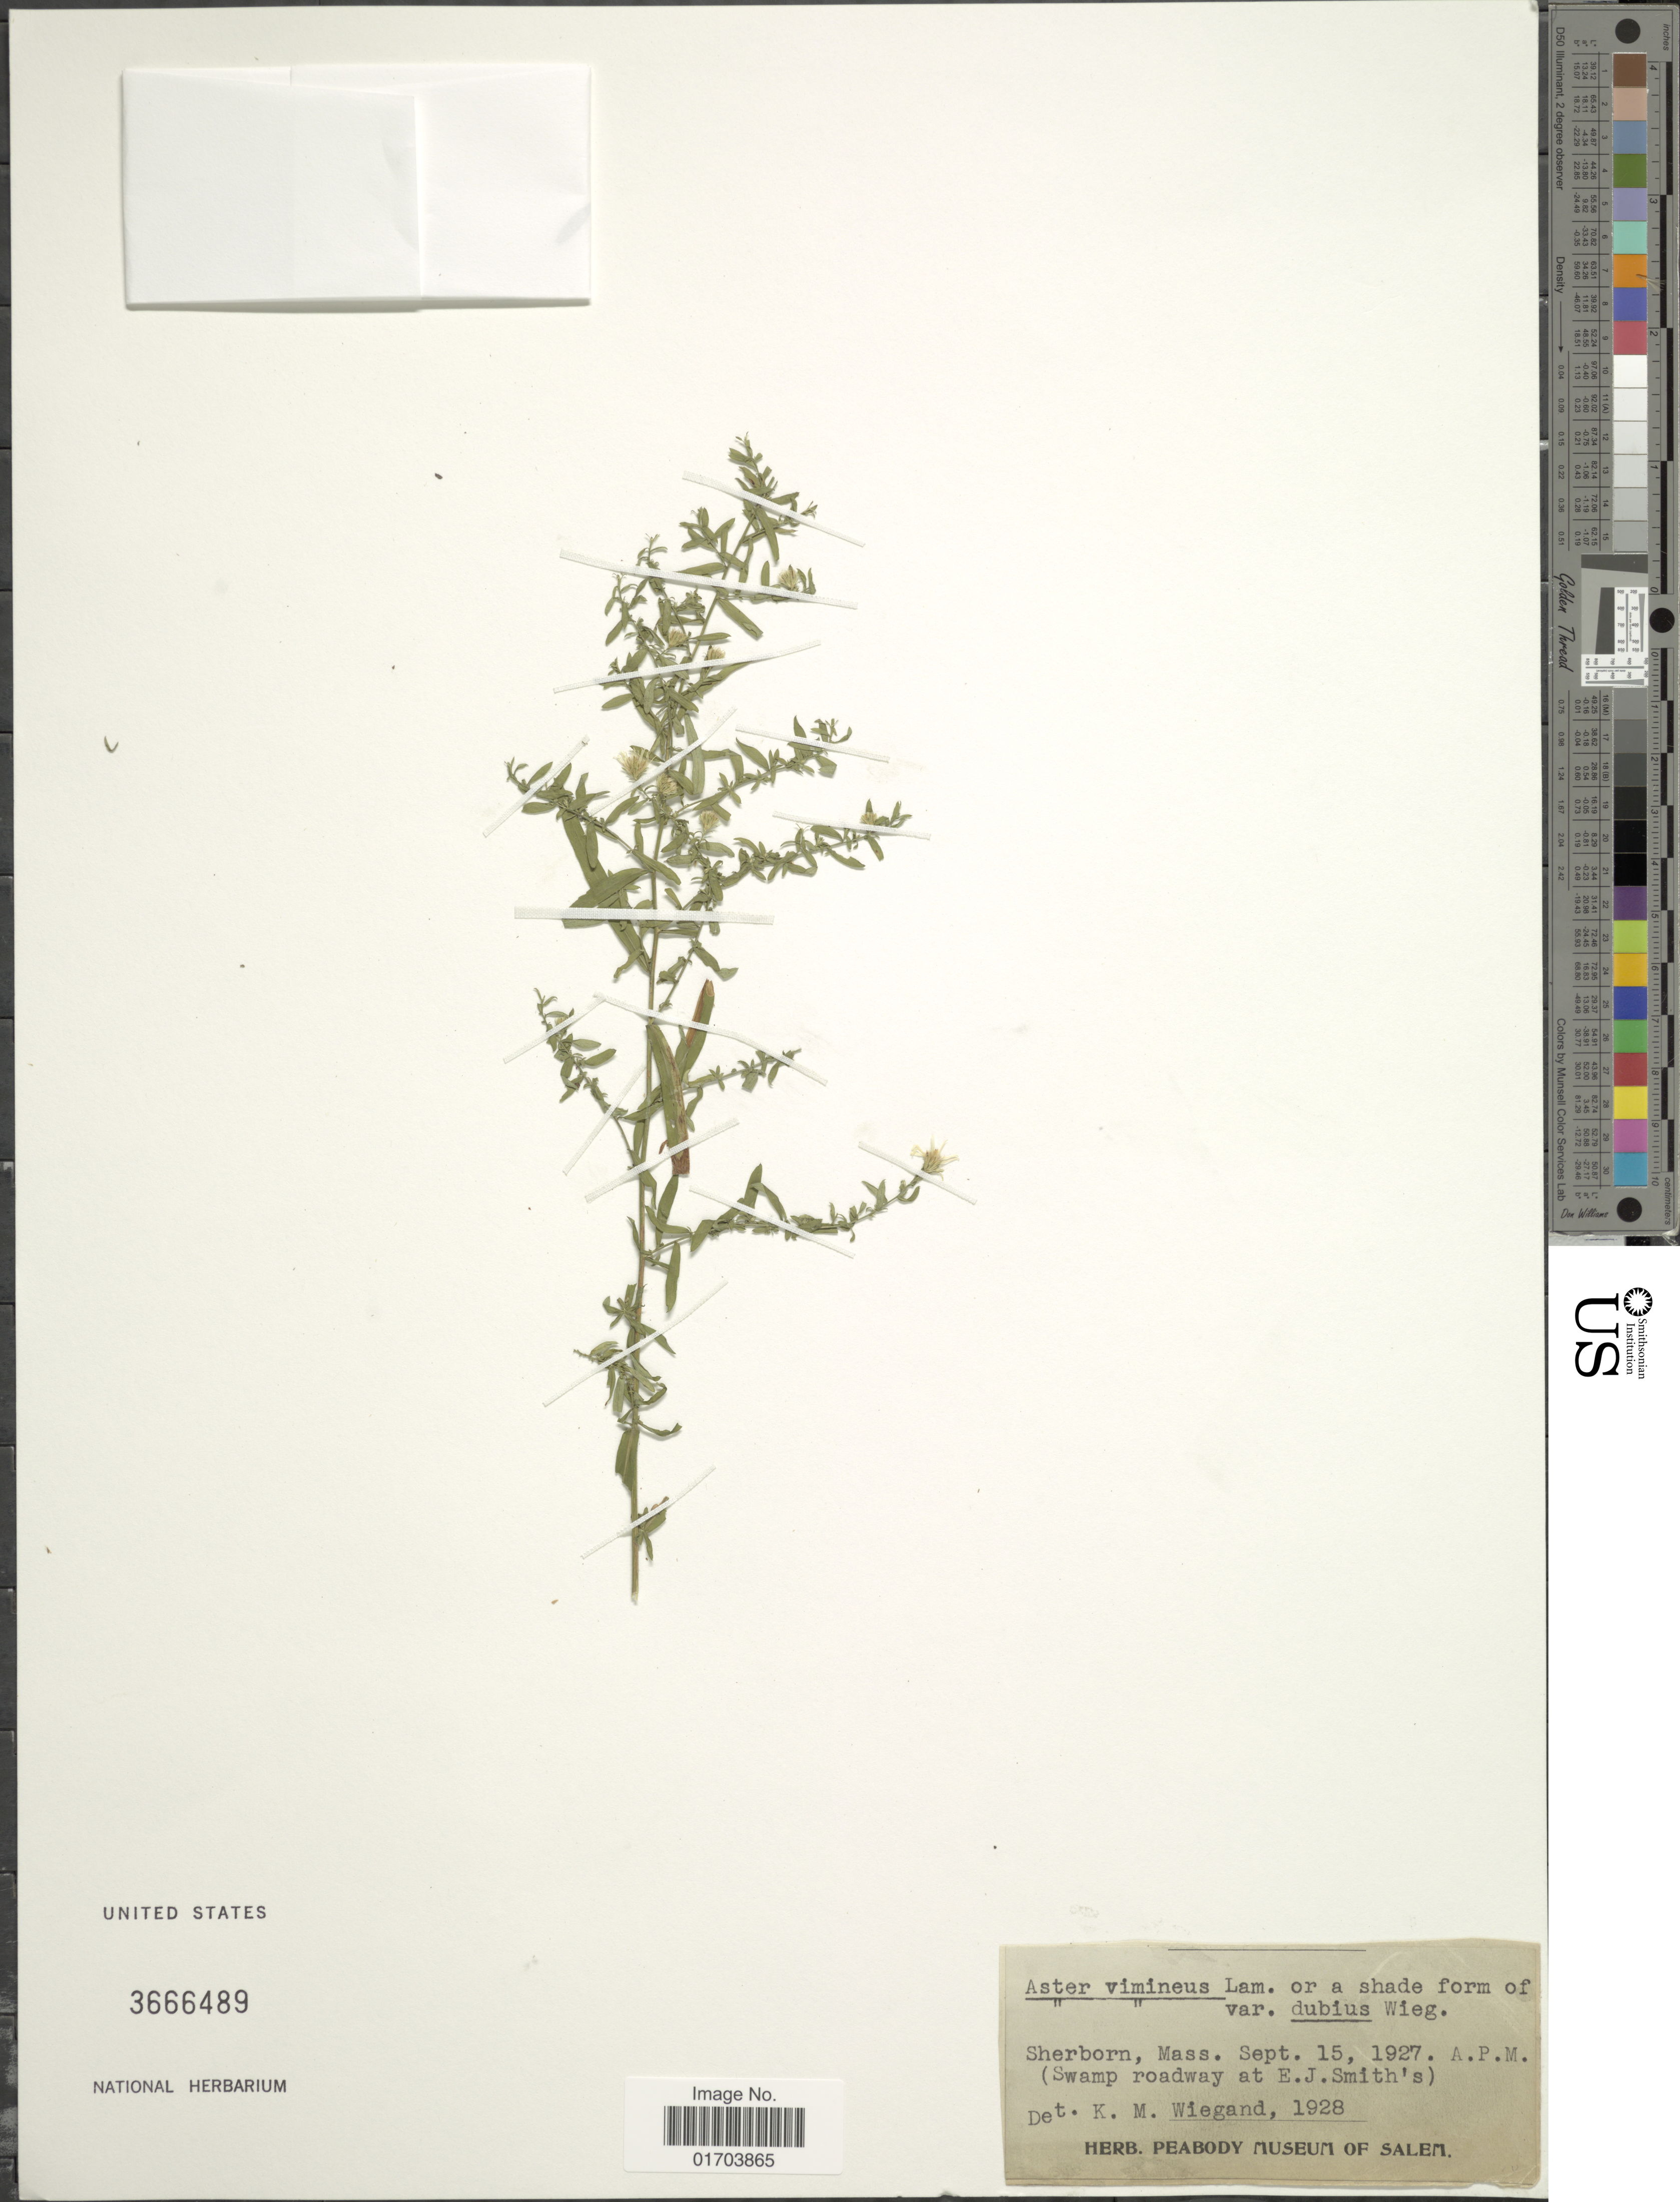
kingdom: Plantae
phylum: Tracheophyta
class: Magnoliopsida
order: Asterales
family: Asteraceae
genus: Symphyotrichum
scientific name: Symphyotrichum racemosum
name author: (Elliott) G.L. Nesom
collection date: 1927-09-15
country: United States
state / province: Massachusetts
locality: Sherborn (Swamp roadway at E.J.Smith's)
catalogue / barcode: US 3666489